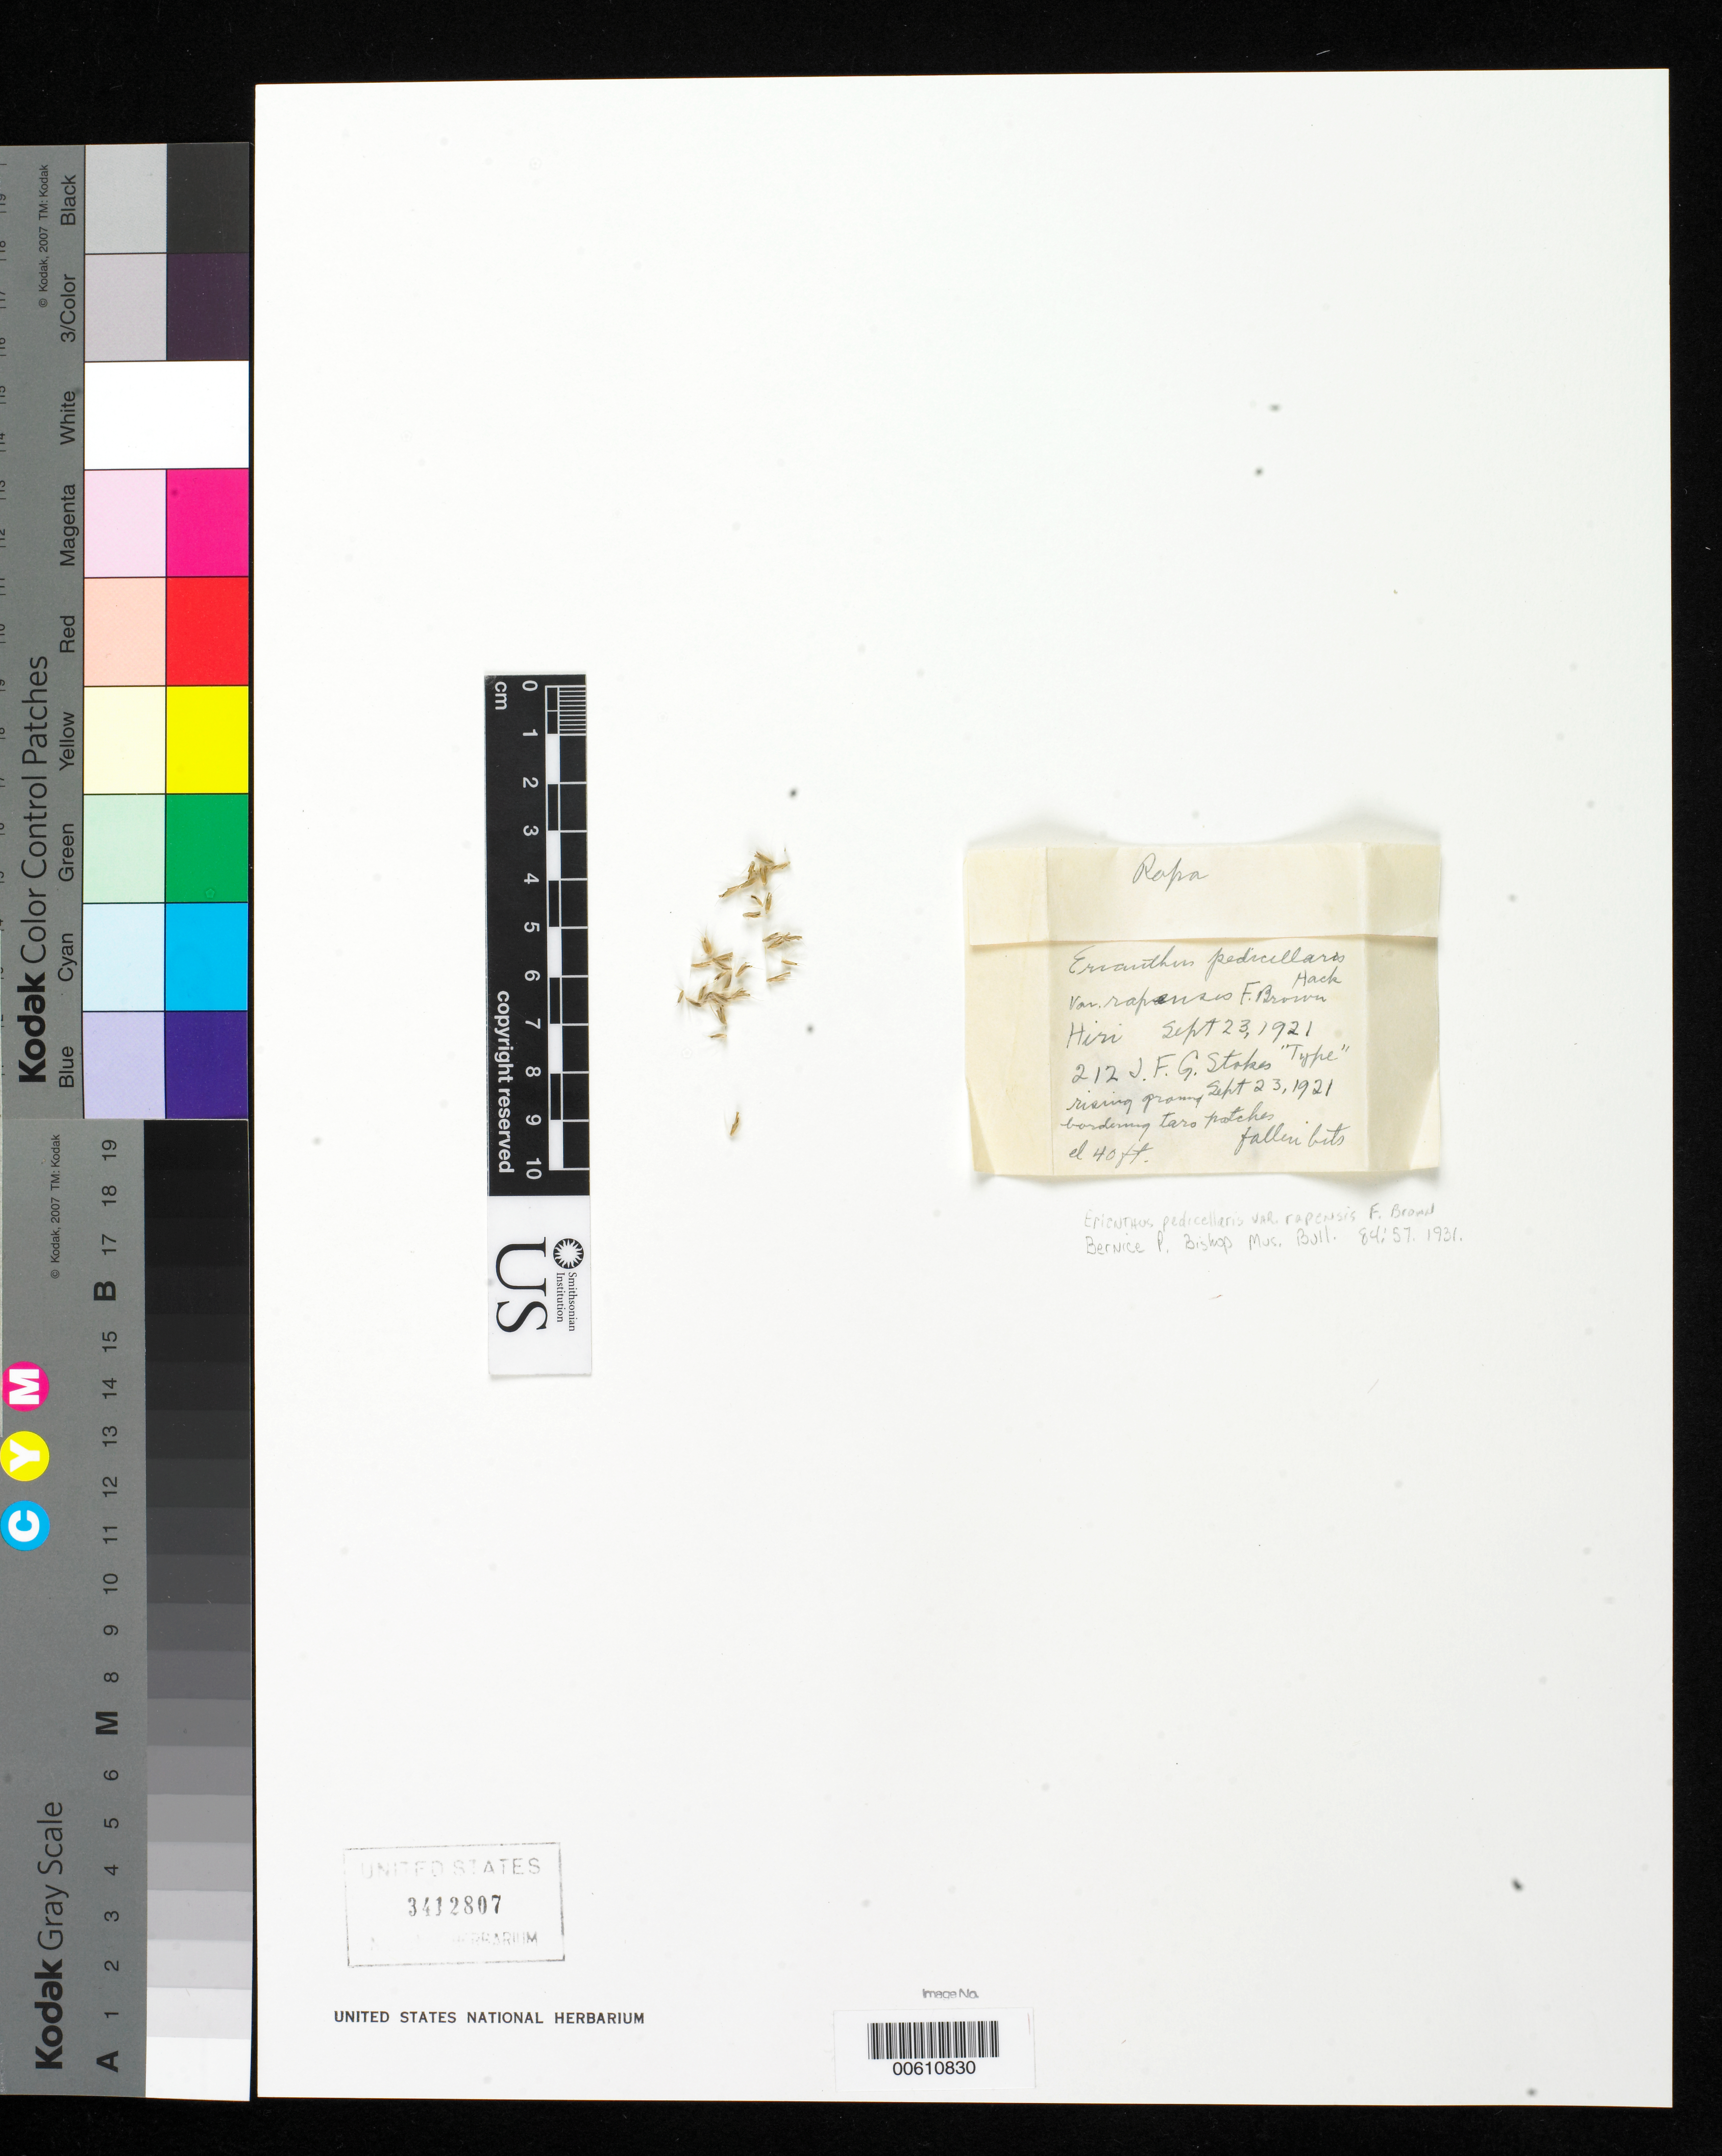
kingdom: Plantae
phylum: Tracheophyta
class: Liliopsida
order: Poales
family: Poaceae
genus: Erianthus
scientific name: Erianthus pedicillaris var. rapensis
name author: F. Br.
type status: Type Fragment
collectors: J. F. G. Stokes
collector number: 212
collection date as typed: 23 Sep 1921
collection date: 1921-09-23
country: French Polynesia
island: Rapa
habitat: Rising ground bordering taro patches.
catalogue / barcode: US 3412807